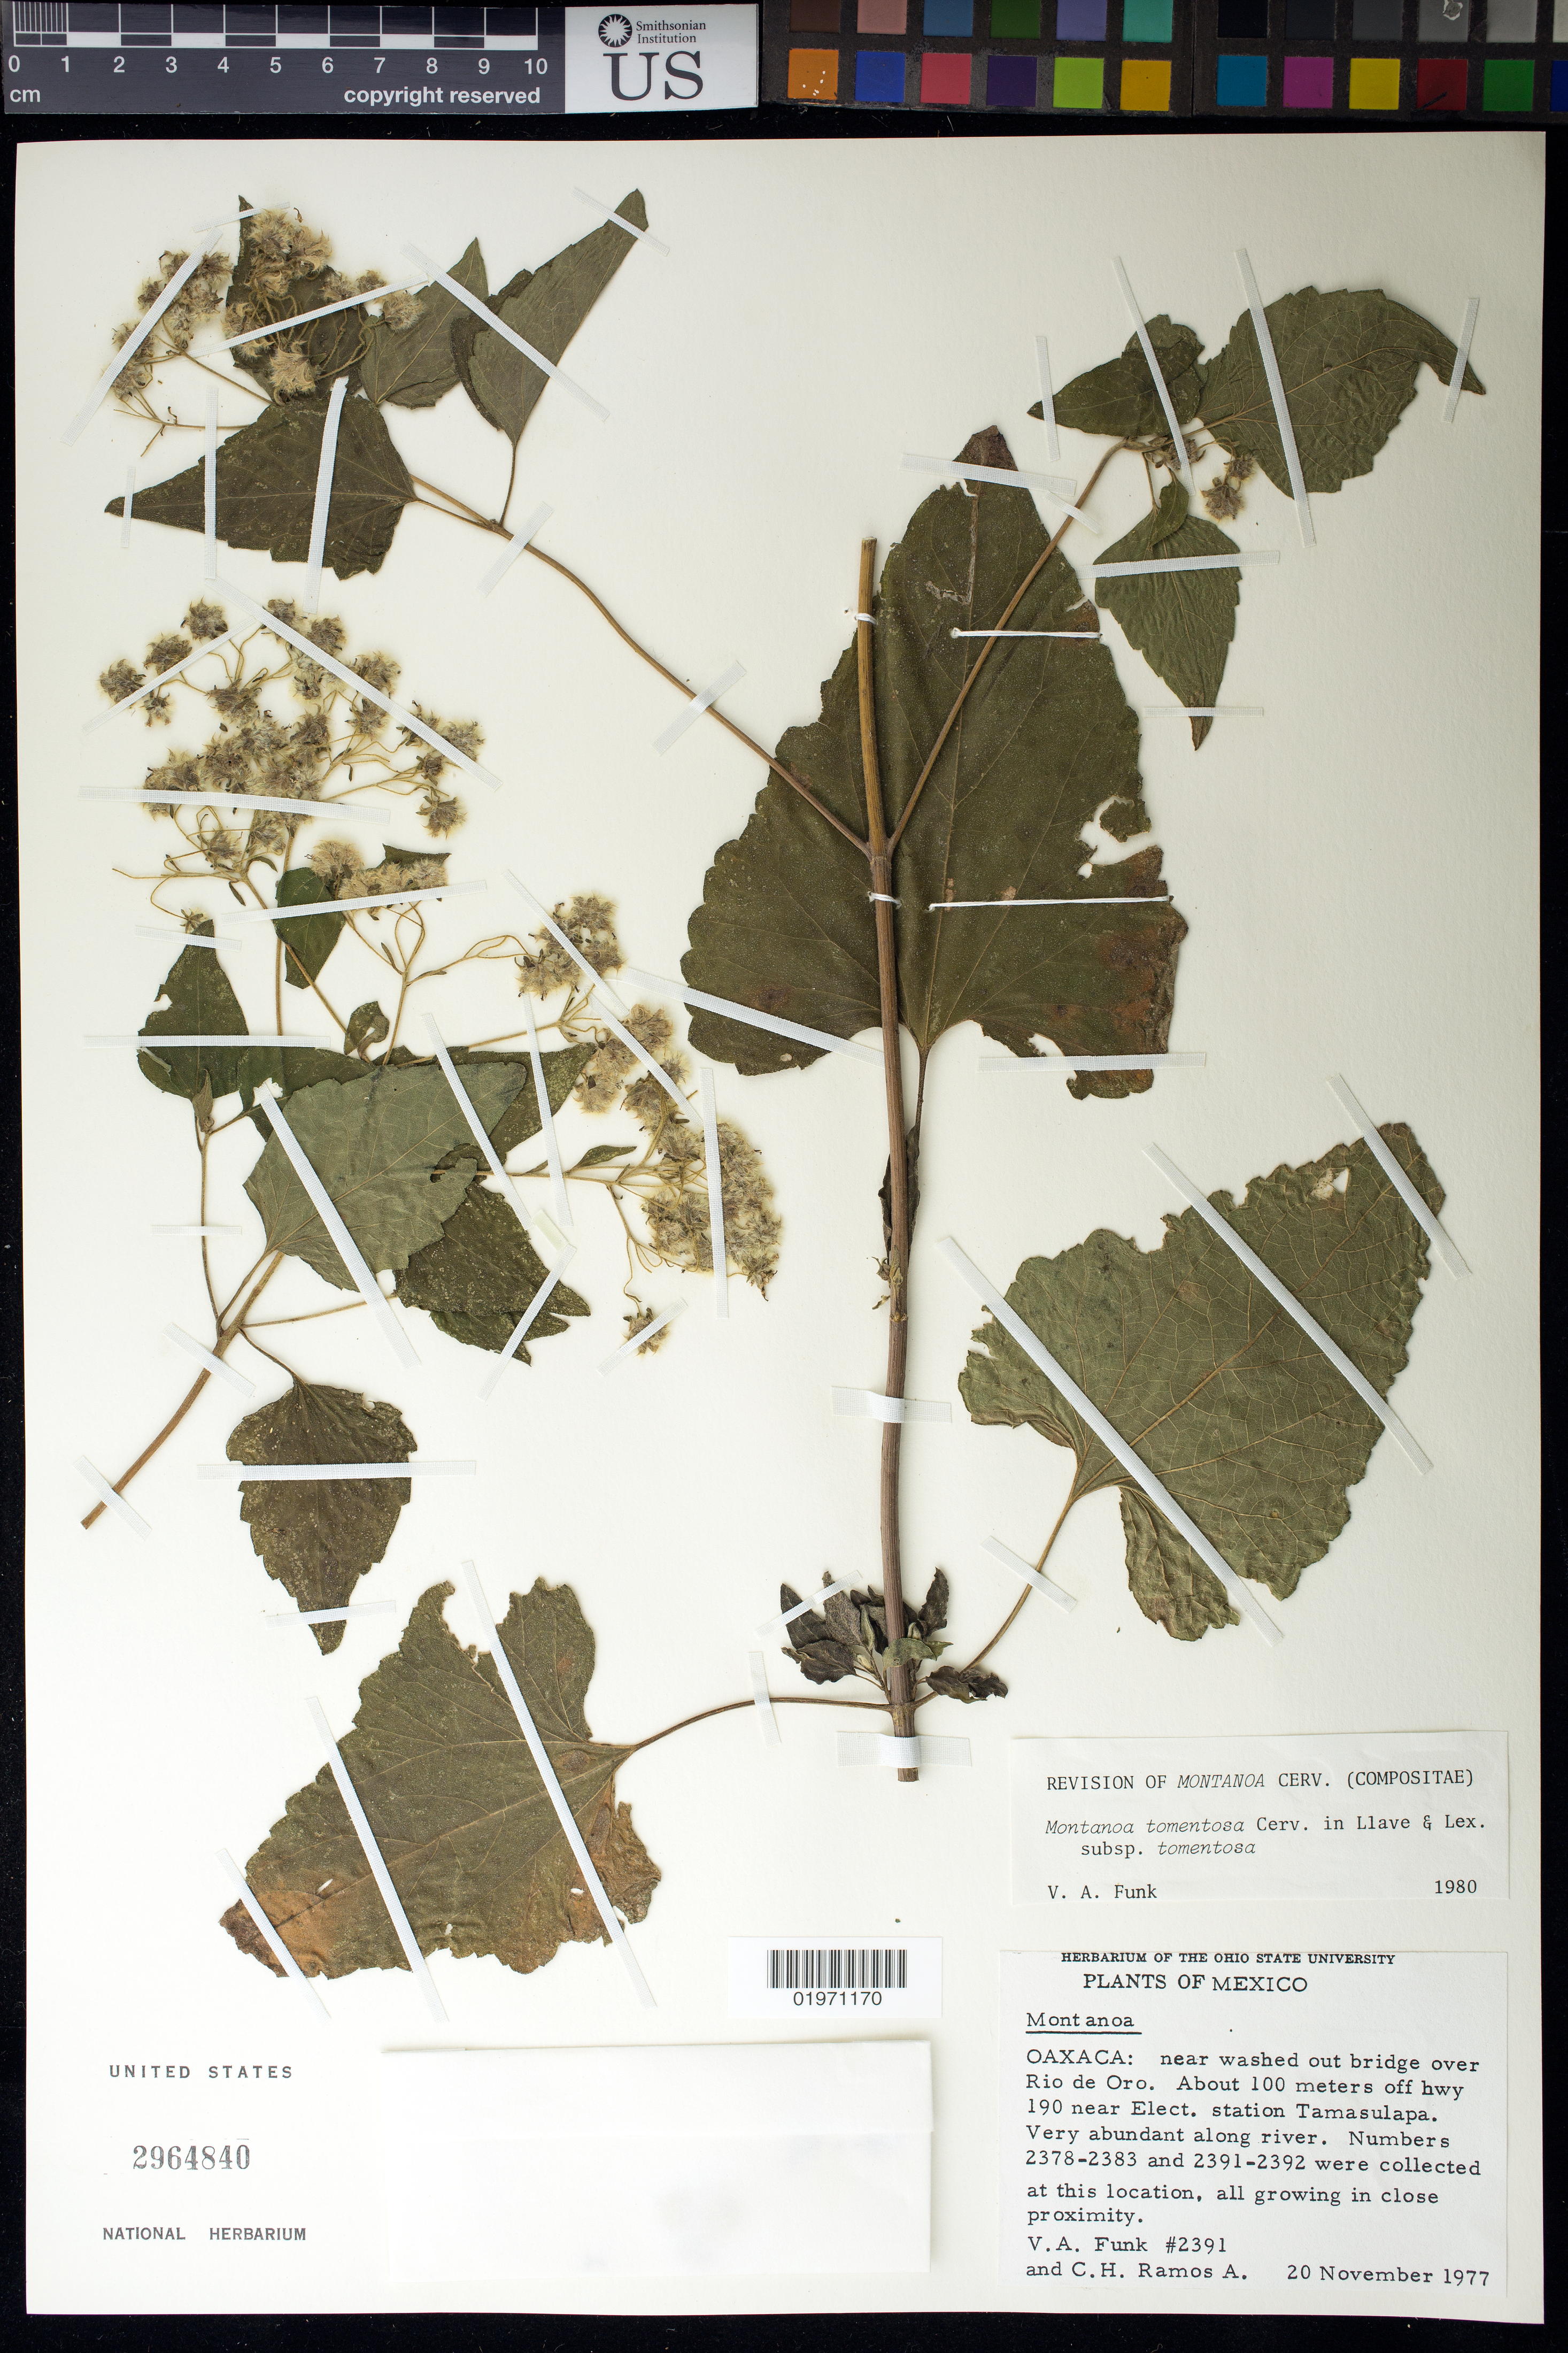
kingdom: Plantae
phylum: Tracheophyta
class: Magnoliopsida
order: Asterales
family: Asteraceae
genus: Montanoa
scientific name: Montanoa tomentosa subsp. tomentosa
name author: Cerv.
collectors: V. Funk & C. H. Ramos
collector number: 2391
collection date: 1977-11-20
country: Mexico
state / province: Oaxaca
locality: Near washed out bridge over Rio de Oro. About 100 meters off hwy 190 near Elect. station Tamasulapa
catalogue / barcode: US 2964840